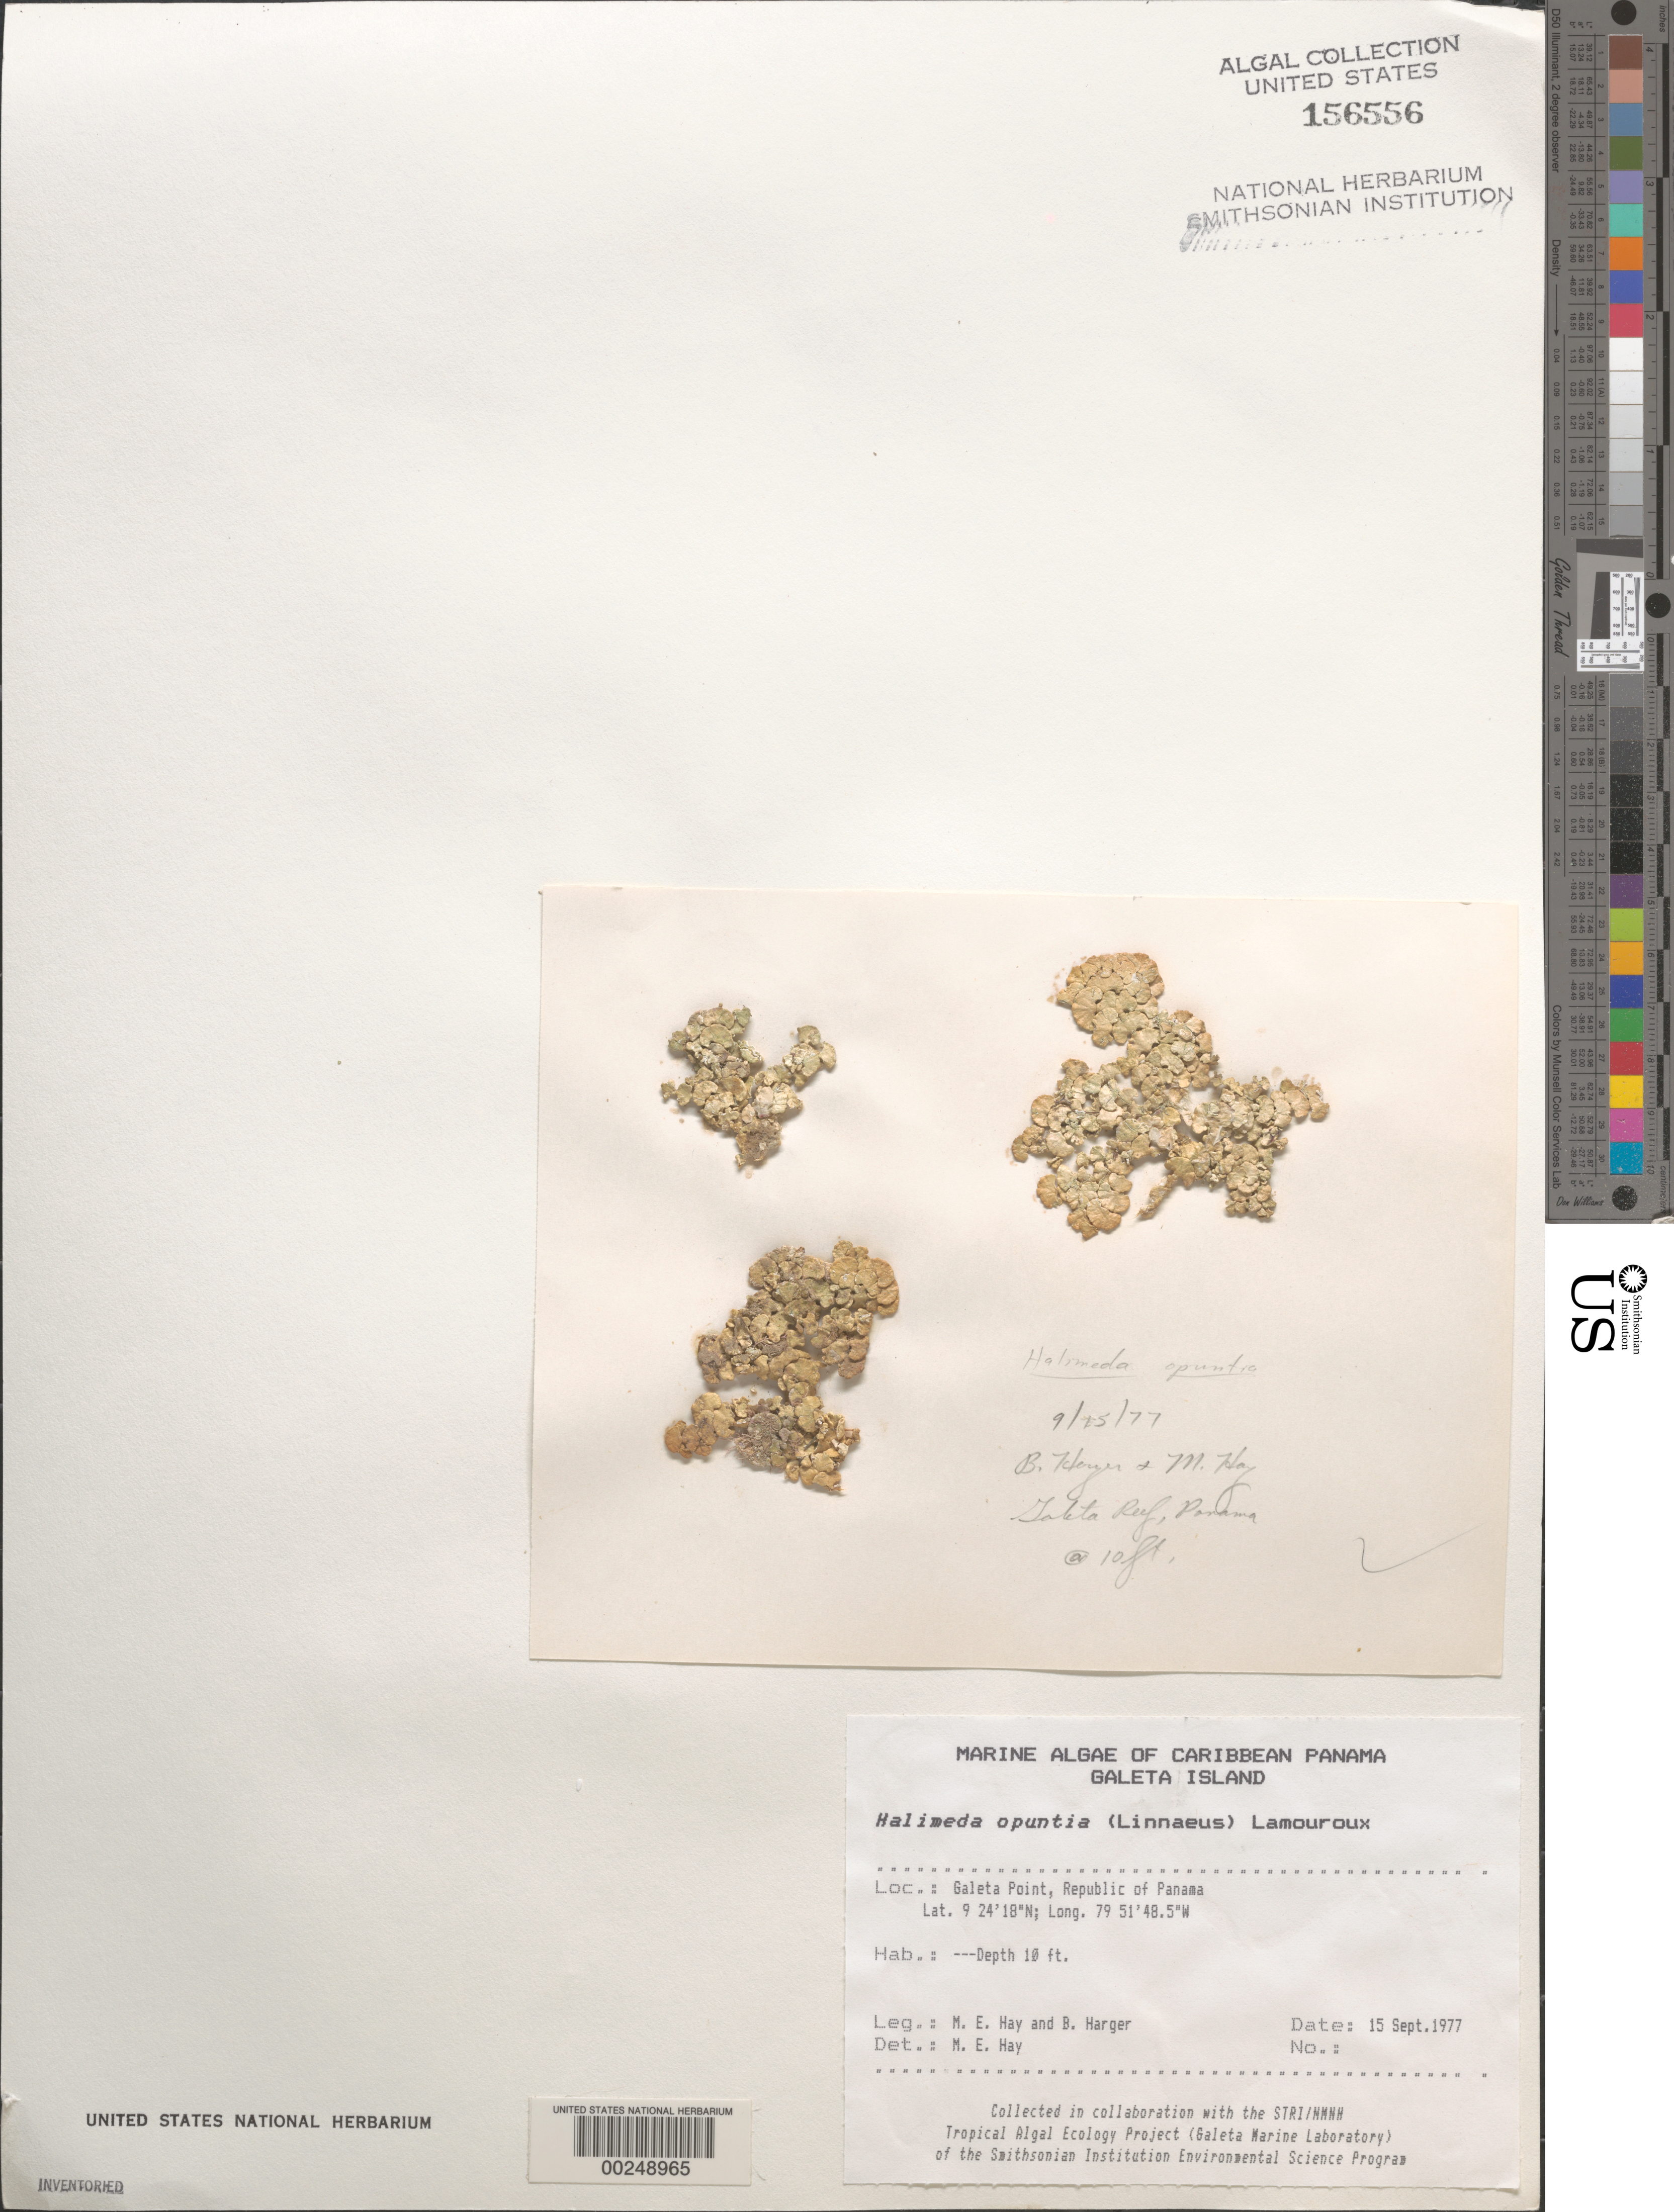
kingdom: Plantae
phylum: Chlorophyta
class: Ulvophyceae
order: Bryopsidales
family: Halimedaceae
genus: Halimeda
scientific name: Halimeda opuntia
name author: (L.) J.V.Lamouroux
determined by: Hay, M. E.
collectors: M. E. Hay & B. W. Harger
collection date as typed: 15 Sep 1977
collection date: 1977-09-15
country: Panama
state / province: Colón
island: Galeta Island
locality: Galeta Point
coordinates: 9 24' 18" N, 79 51' 48.5" W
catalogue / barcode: US 156556